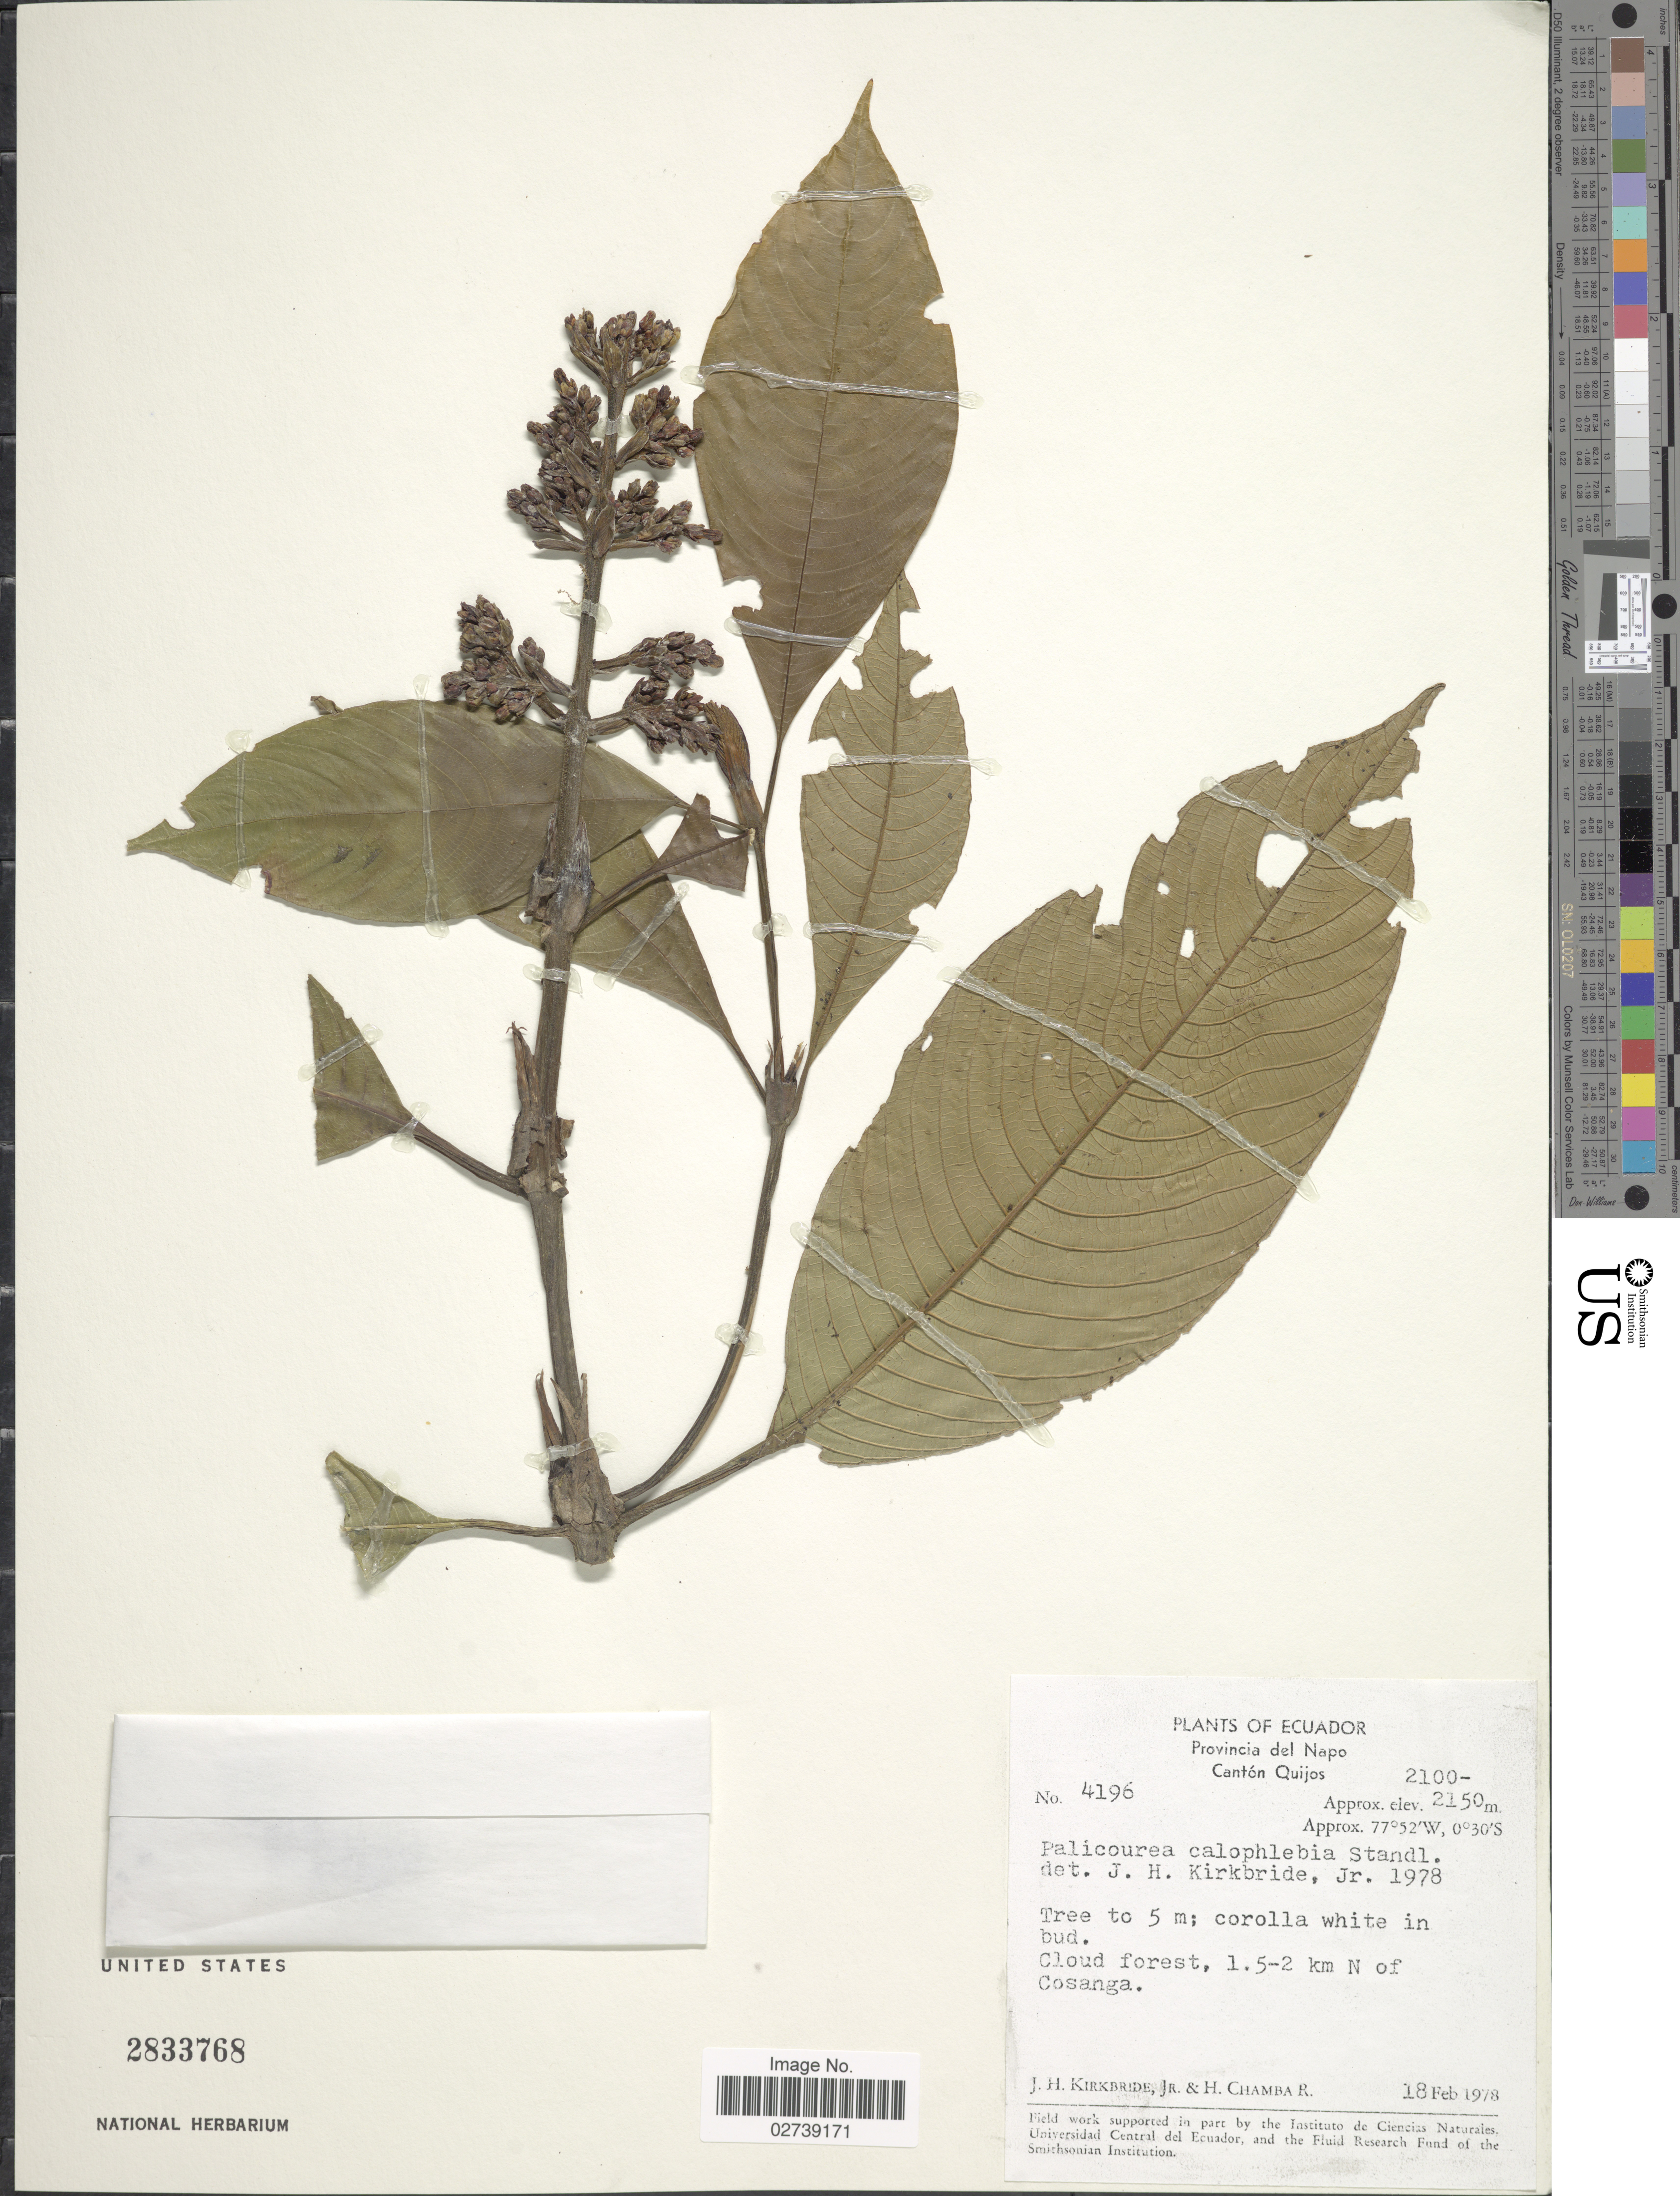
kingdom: Plantae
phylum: Tracheophyta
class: Magnoliopsida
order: Gentianales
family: Rubiaceae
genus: Palicourea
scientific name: Palicourea calophlebia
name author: Standl.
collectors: J. H. Kirkbride & H. Chamba R.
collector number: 4196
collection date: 1978-02-18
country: Ecuador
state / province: Napo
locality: Cantón Quijos. Cloud forest, 1.5-2 km N of Cosanga.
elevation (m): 2100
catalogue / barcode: US 2833768